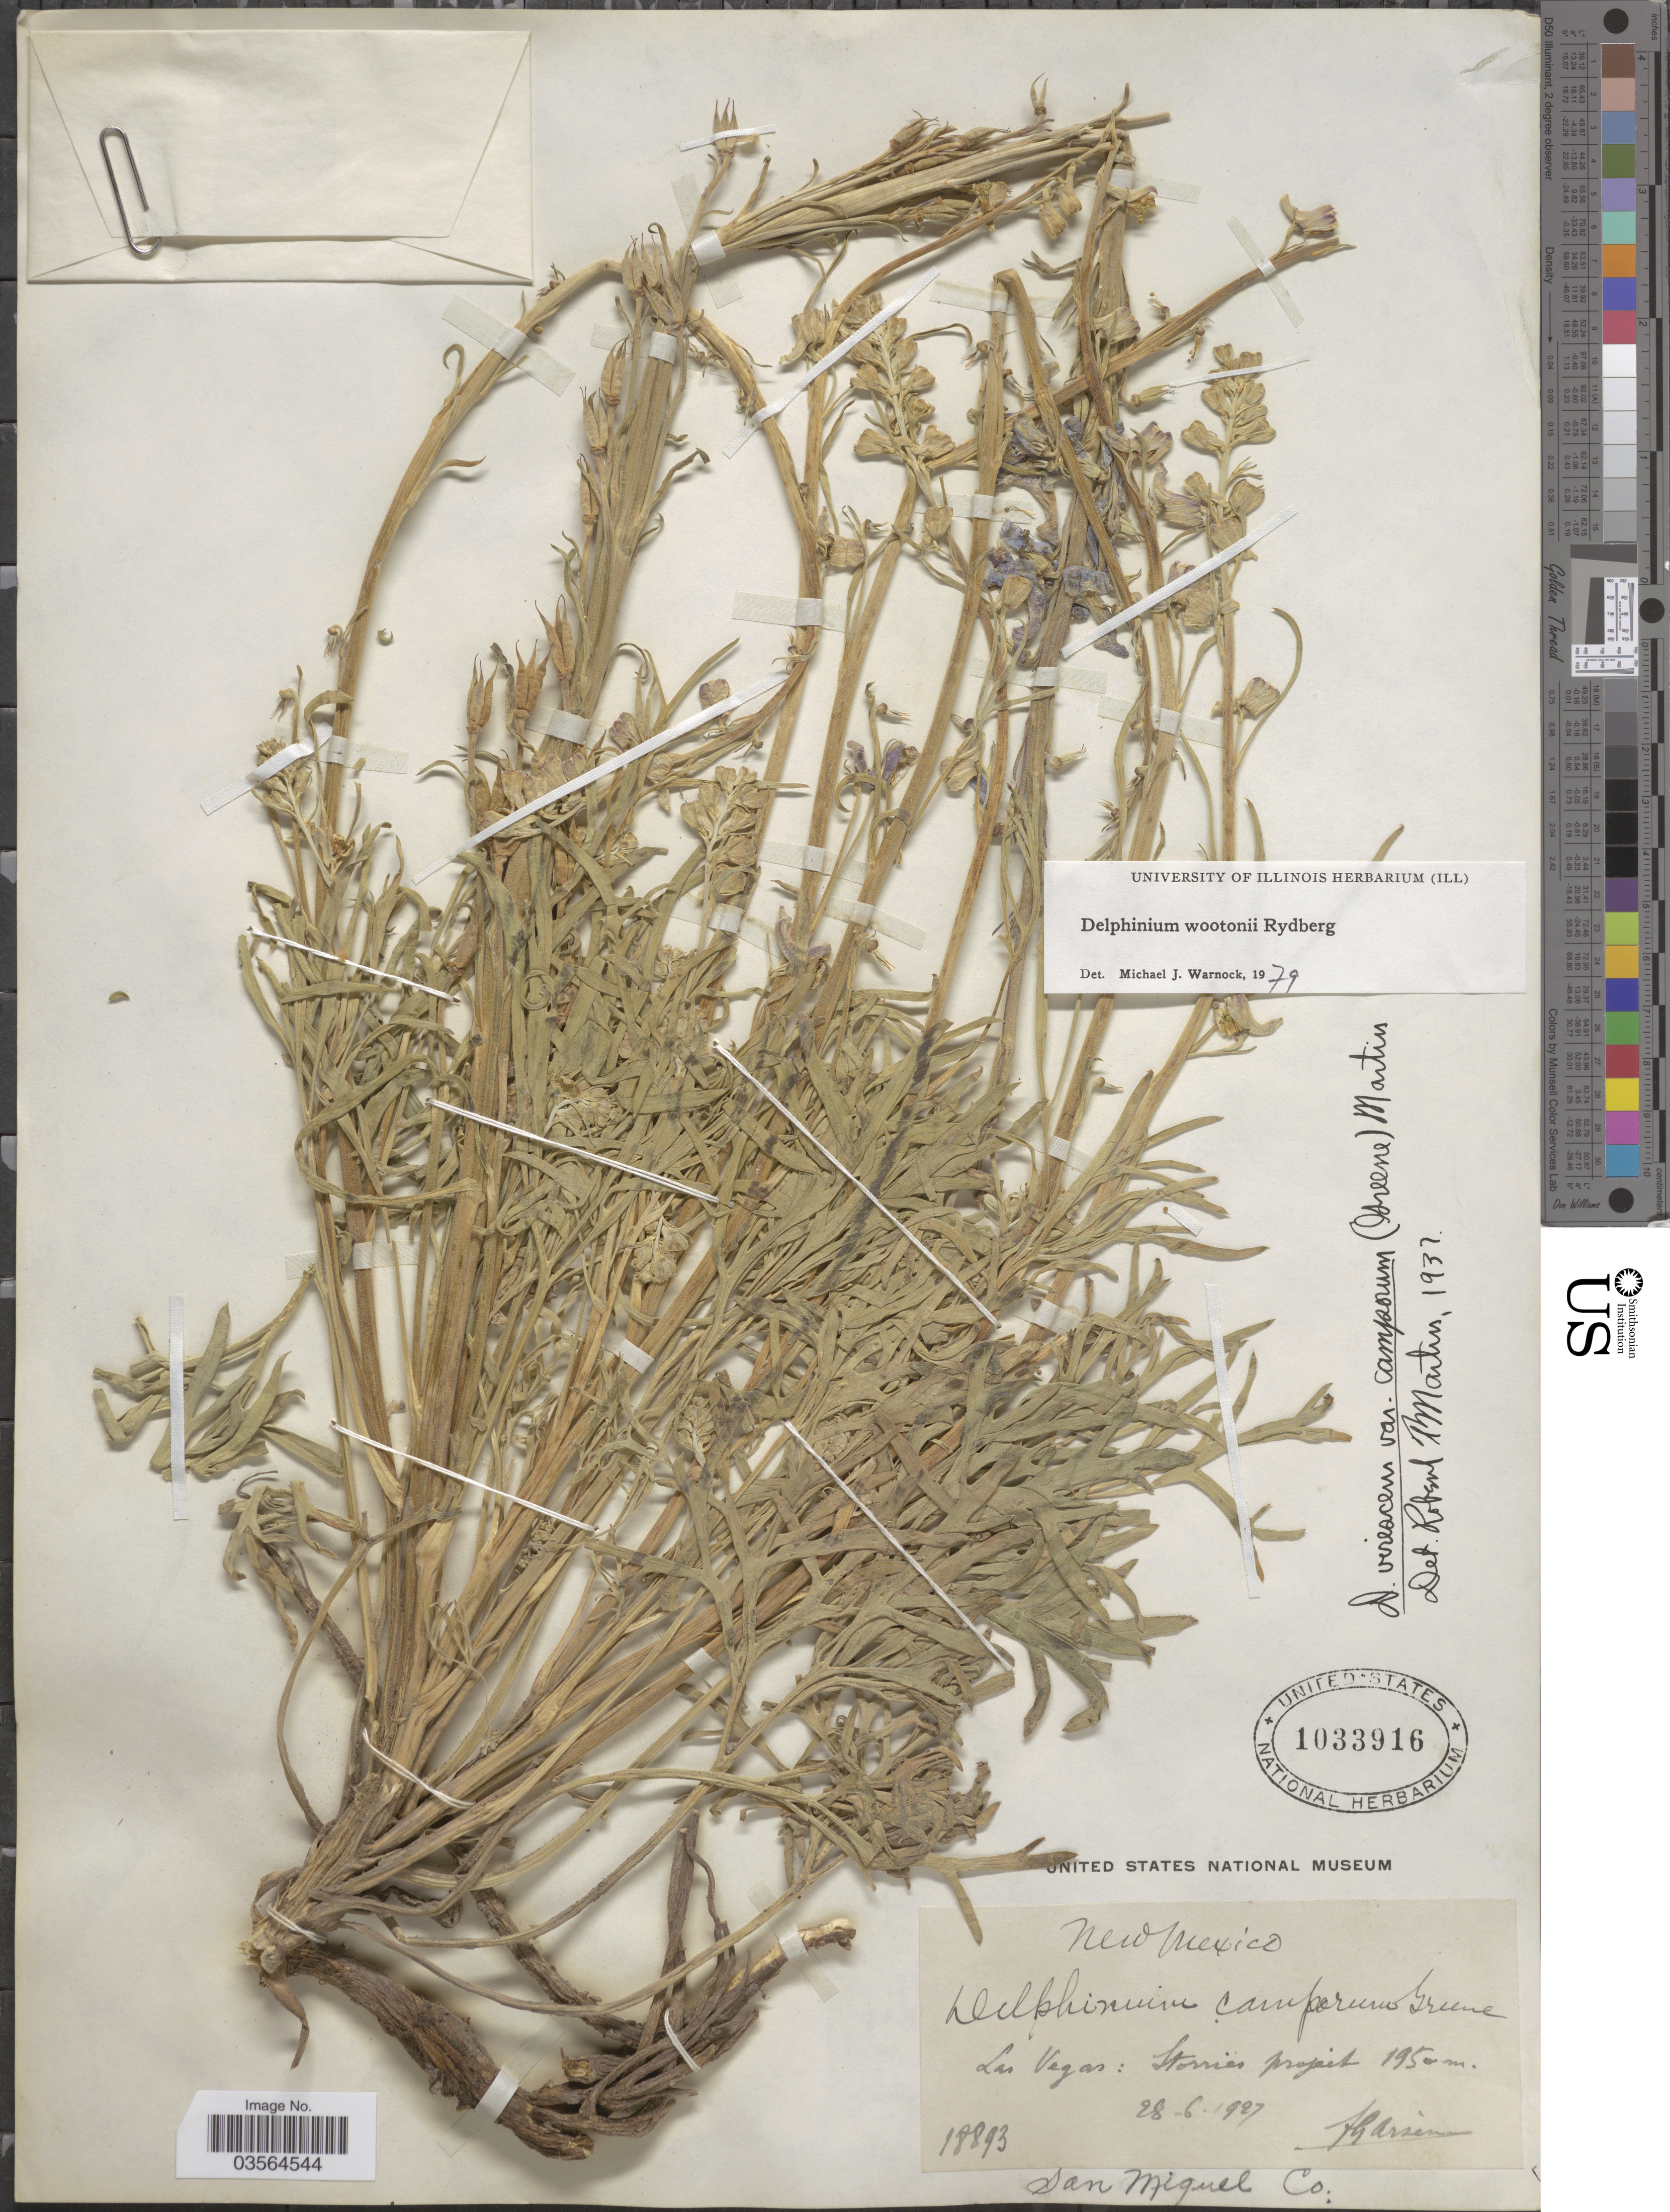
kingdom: Plantae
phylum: Tracheophyta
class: Magnoliopsida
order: Ranunculales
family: Ranunculaceae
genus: Delphinium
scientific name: Delphinium wootonii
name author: Rydb.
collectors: Bro. G. Arsène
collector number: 18893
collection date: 1927-06-28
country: United States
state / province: New Mexico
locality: Las Vegas: Storries project. San Miguel Co.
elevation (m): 1950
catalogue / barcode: US 1033916